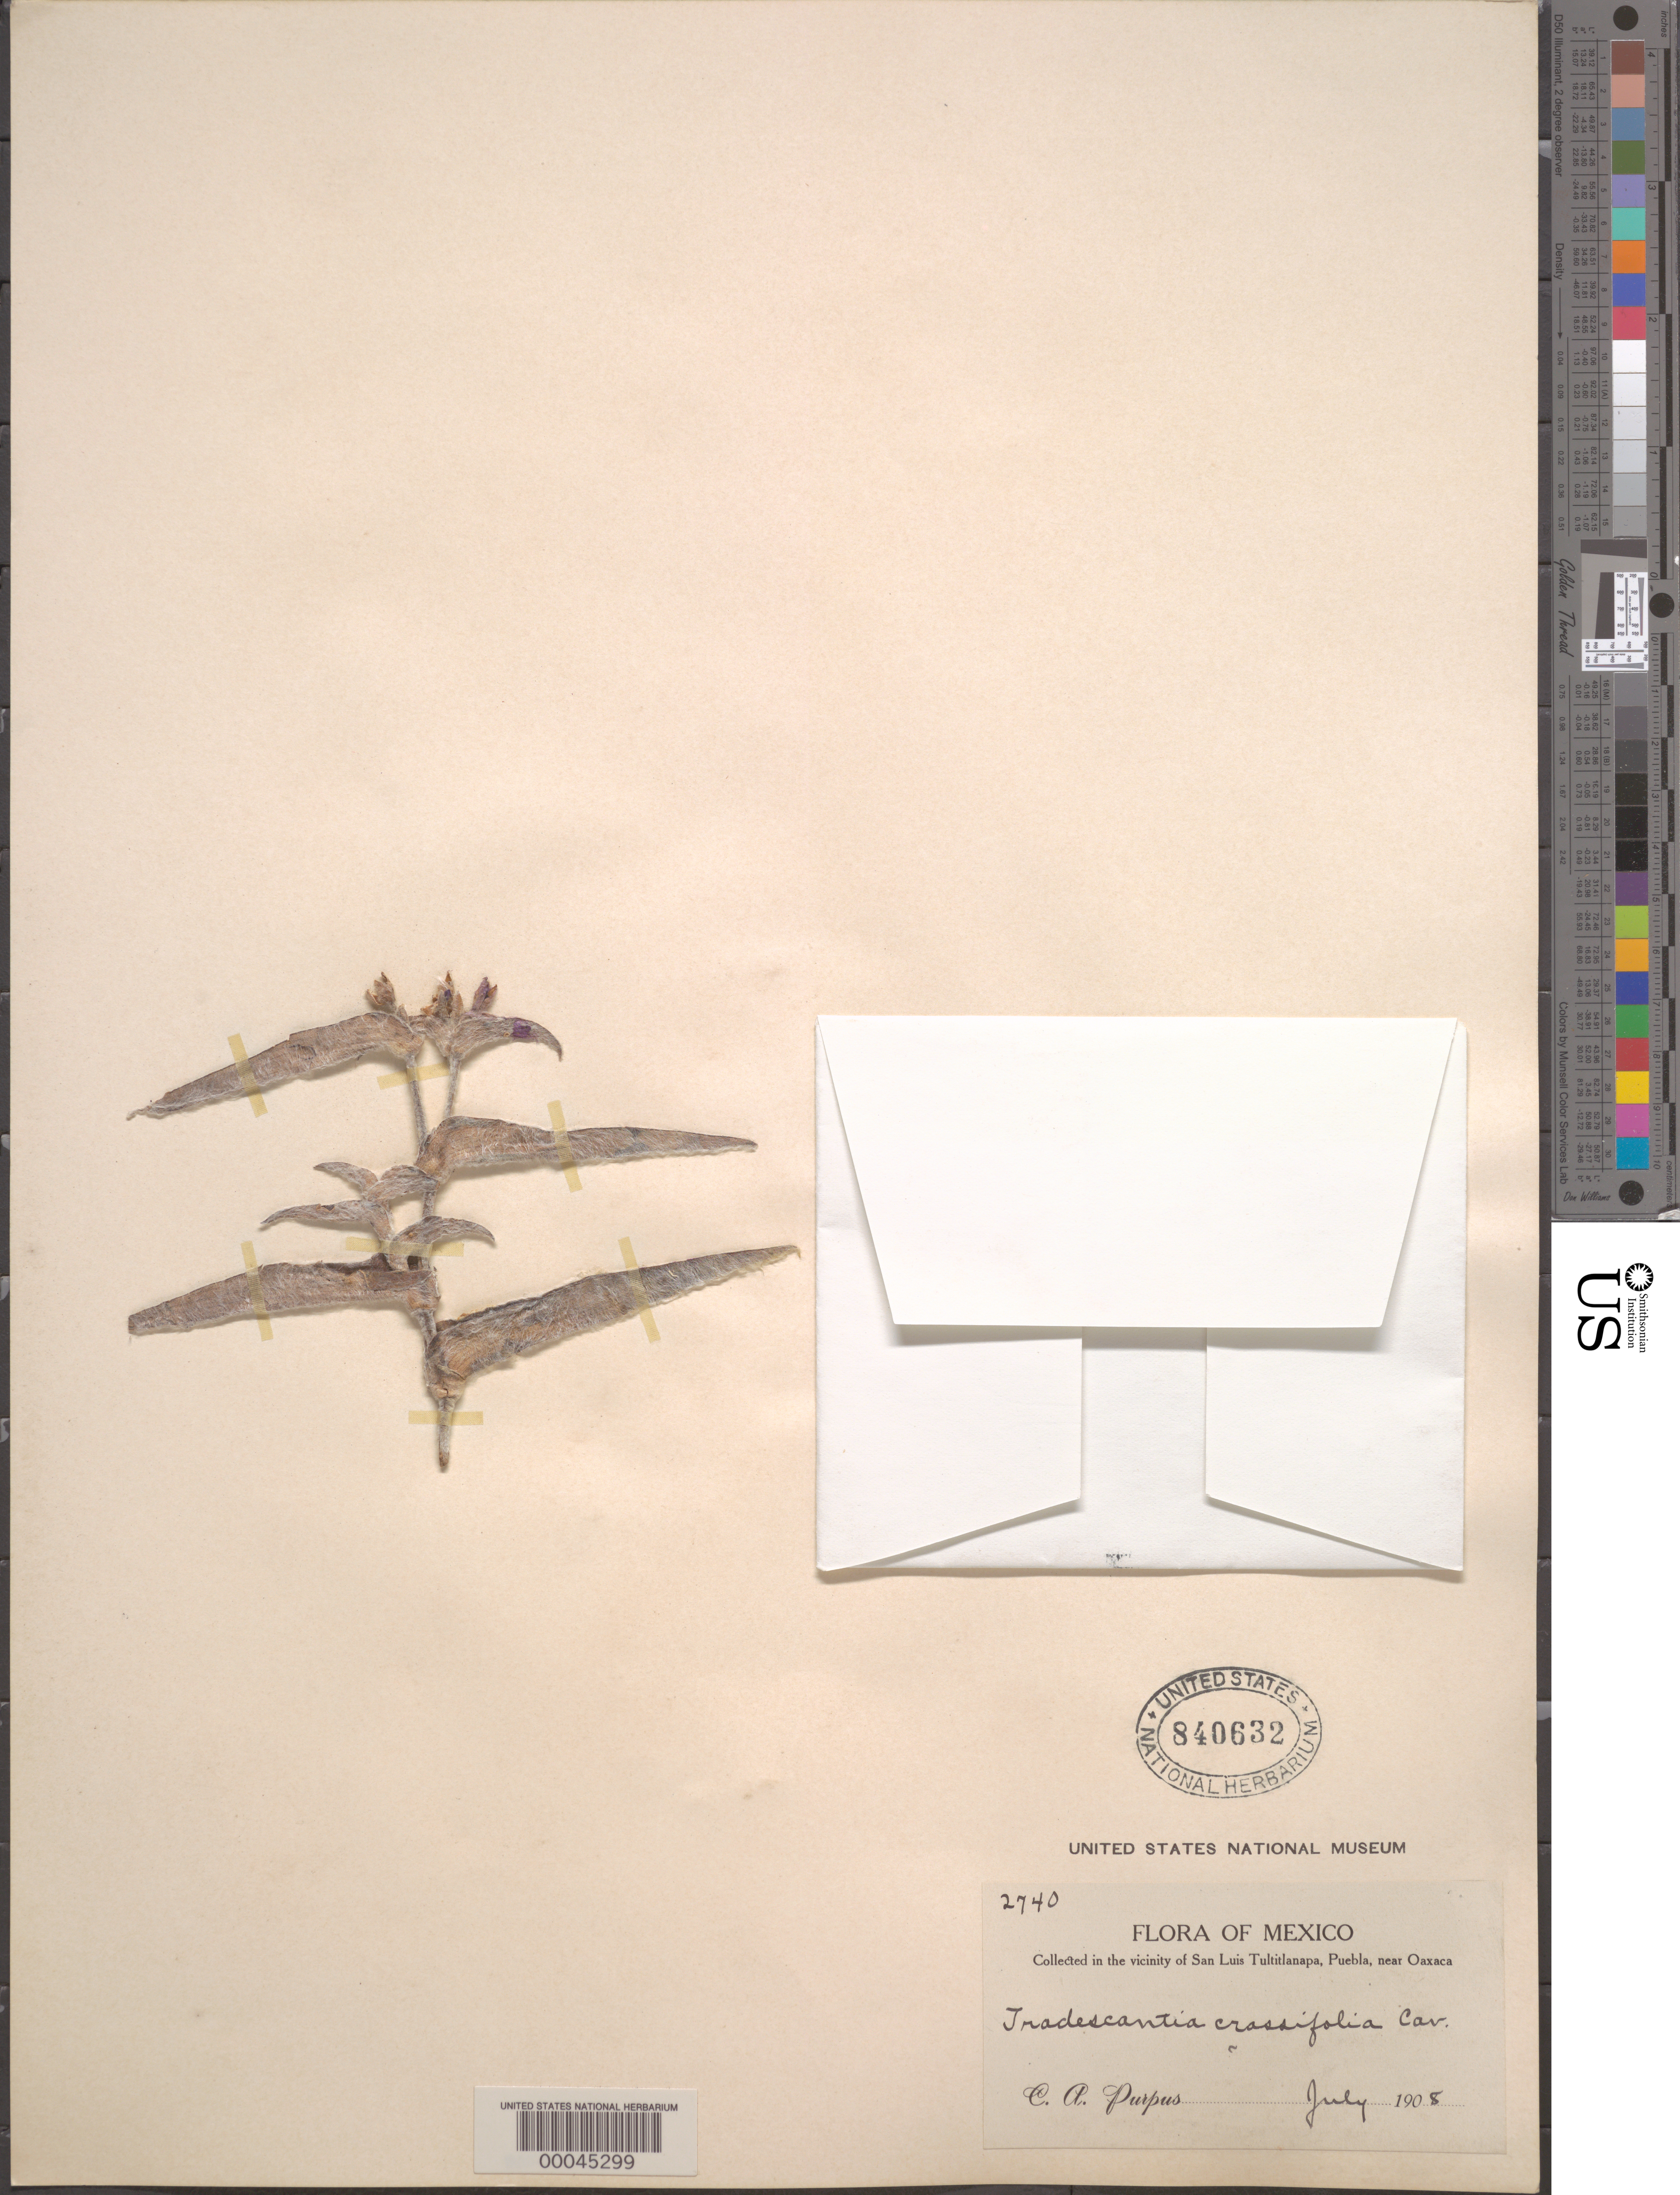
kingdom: Plantae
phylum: Tracheophyta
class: Liliopsida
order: Commelinales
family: Commelinaceae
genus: Tradescantia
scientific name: Tradescantia crassifolia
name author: Cav.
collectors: C. A. Purpus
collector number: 2740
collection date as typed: Jul 1908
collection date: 1908-07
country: Mexico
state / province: Puebla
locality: San luis tultitlanapa, near Oaxaca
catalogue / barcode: US 840632